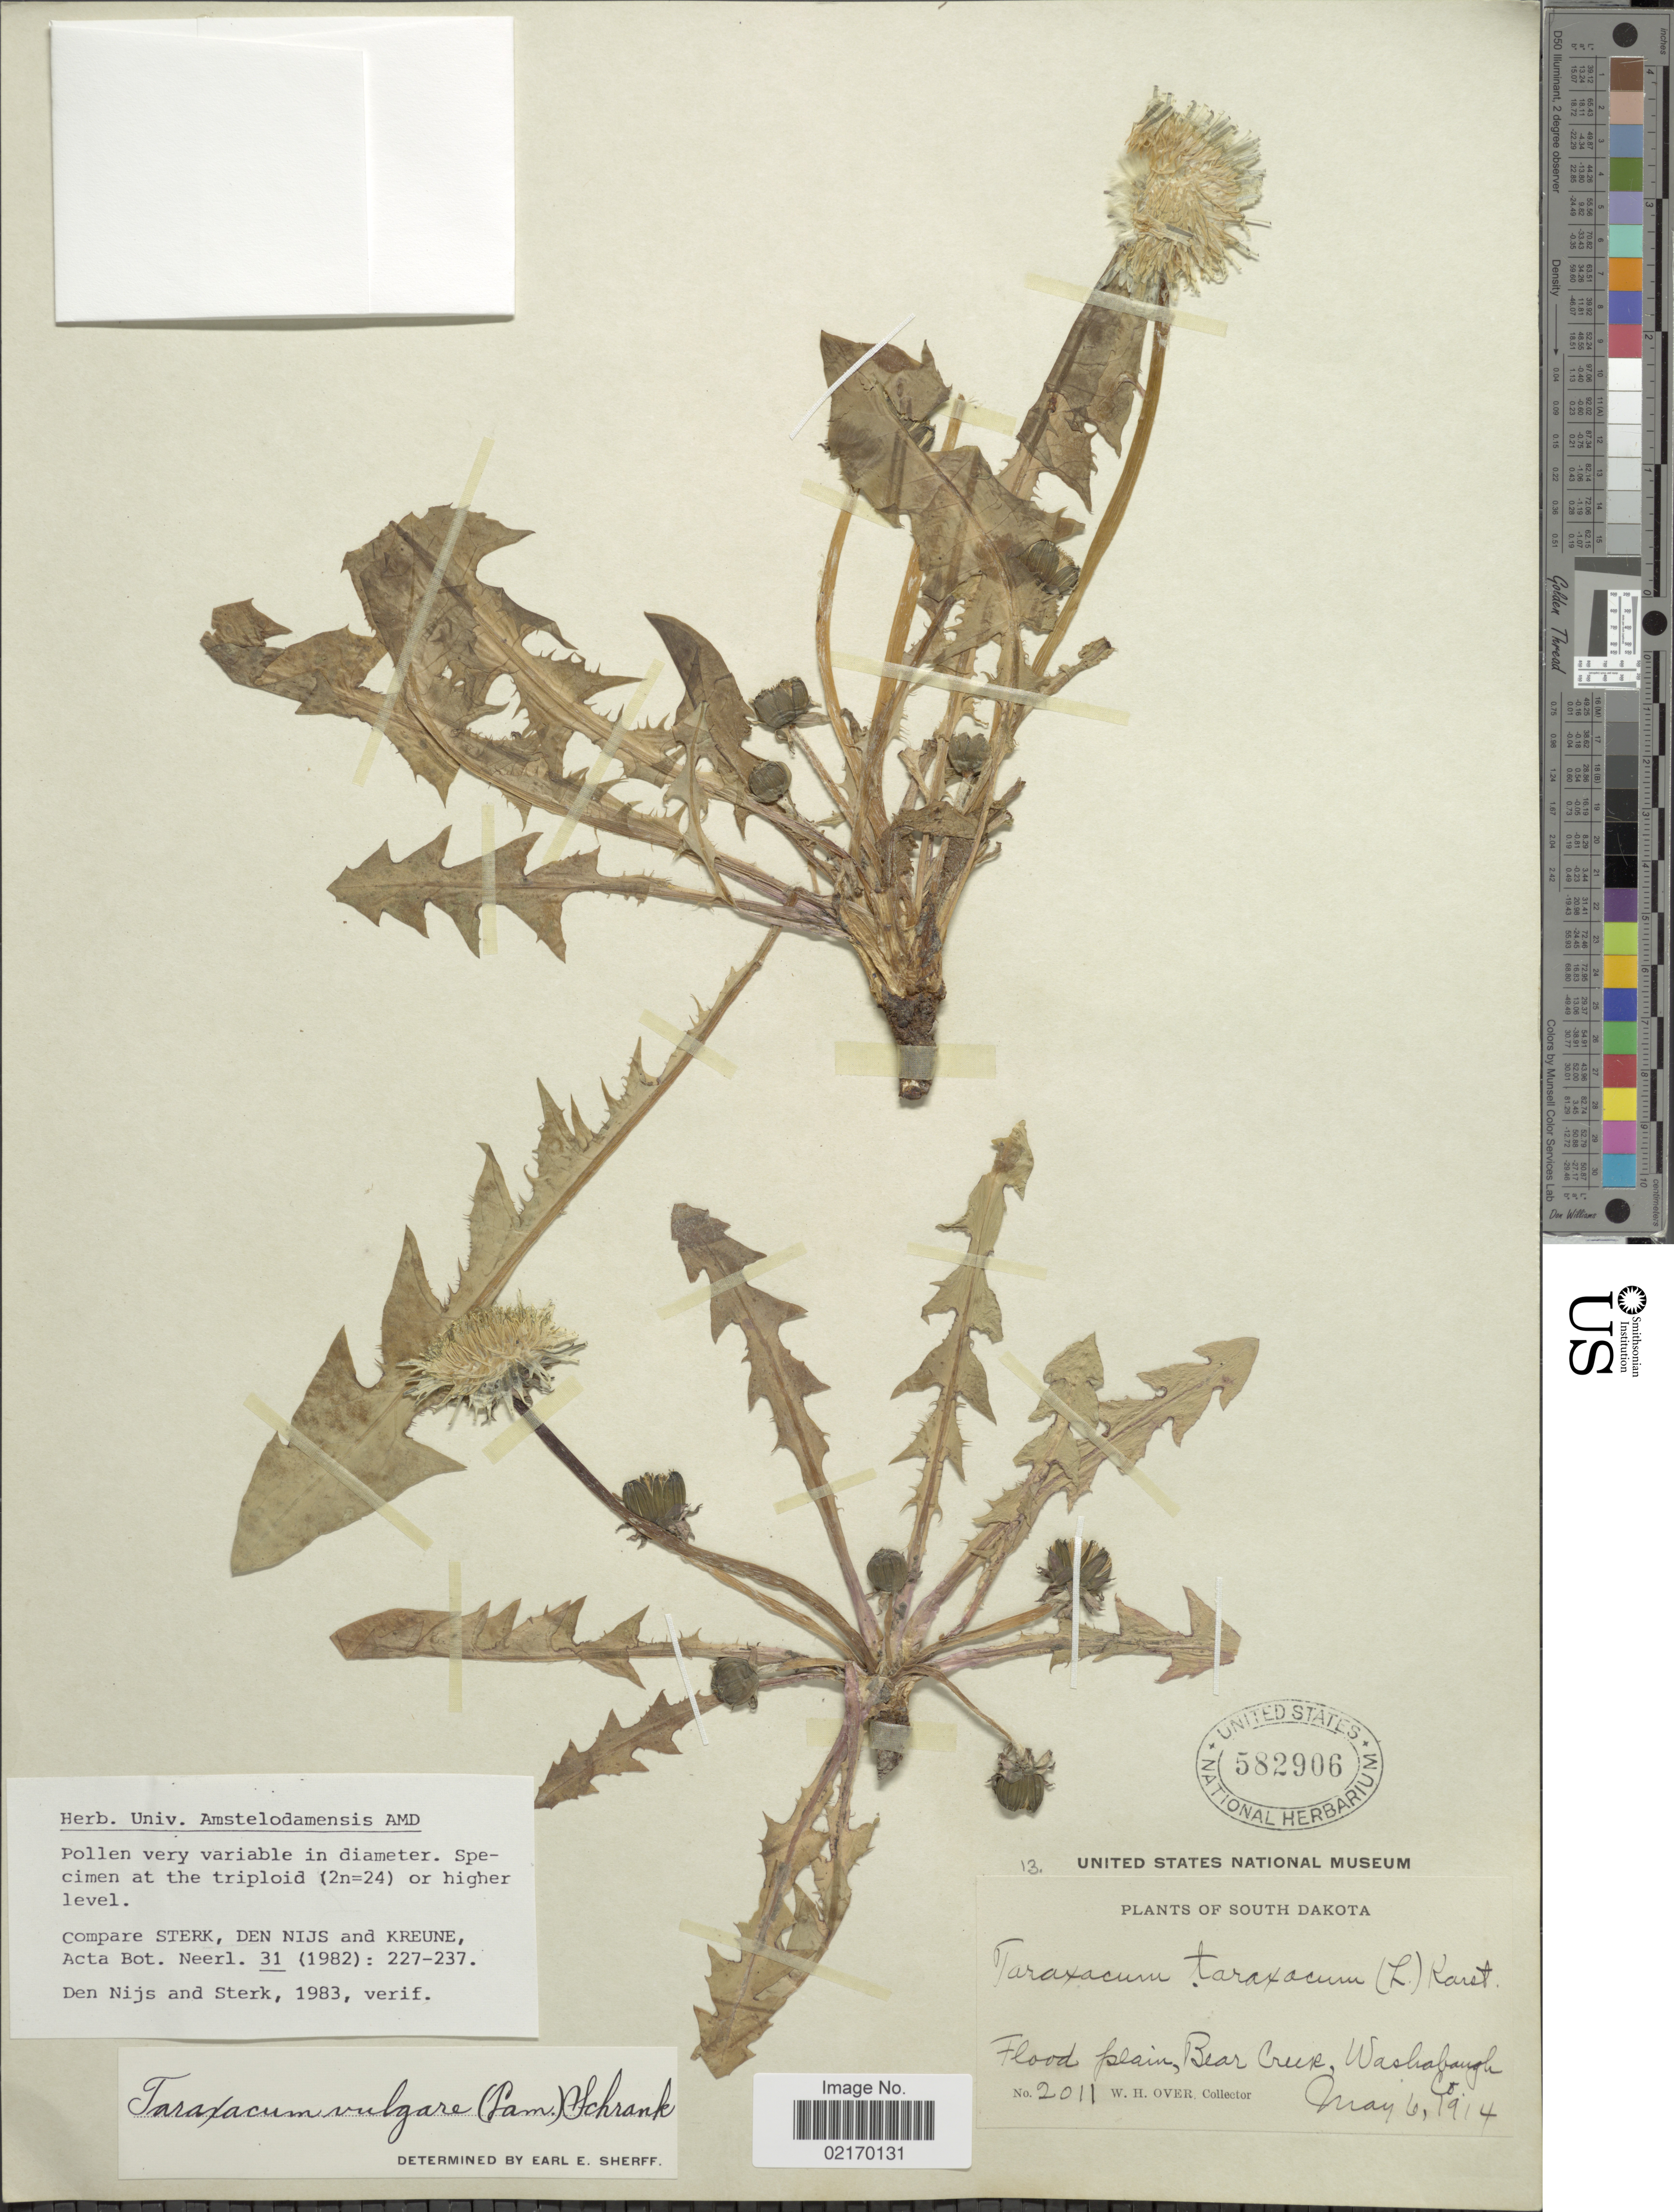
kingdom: Plantae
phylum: Tracheophyta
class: Magnoliopsida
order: Asterales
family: Asteraceae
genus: Taraxacum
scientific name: Taraxacum officinale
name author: G.H. Weber ex F.H. Wigg.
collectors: W. Over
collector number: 2011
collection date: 1914-05-06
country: United States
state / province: South Dakota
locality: Flood plain, Bear Creek, Washabangh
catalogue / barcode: US 582906